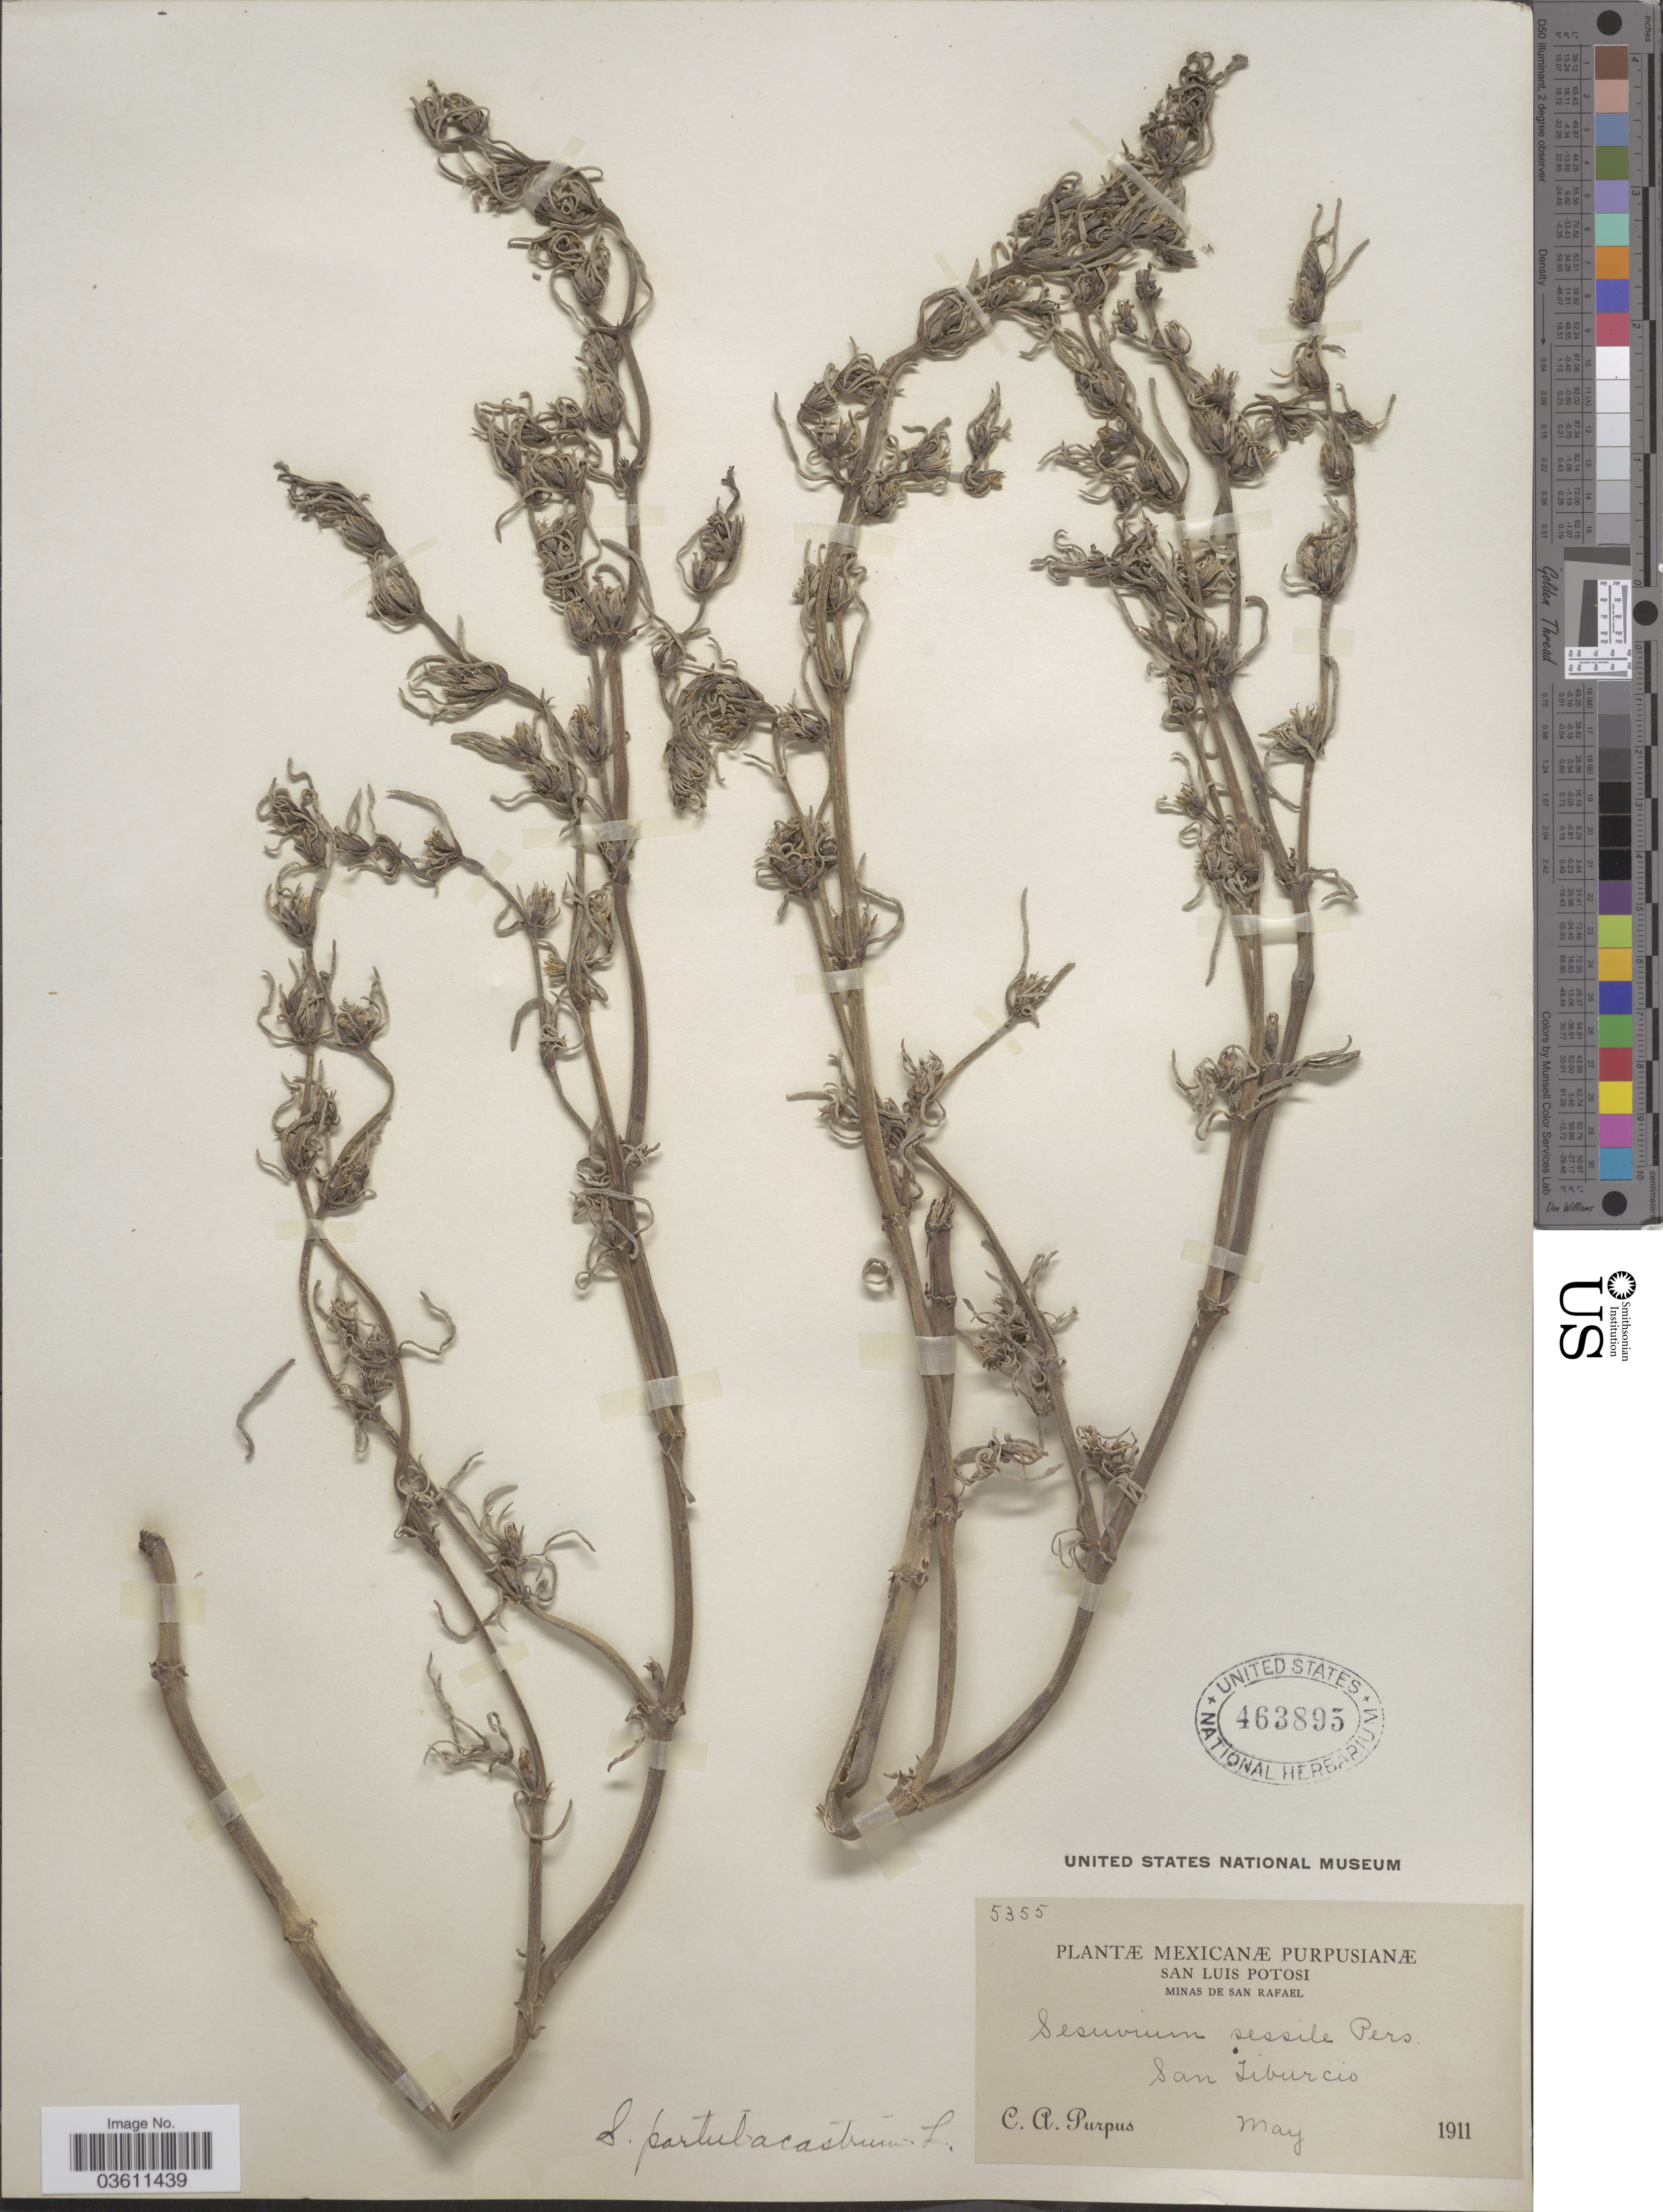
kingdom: Plantae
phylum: Tracheophyta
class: Magnoliopsida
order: Caryophyllales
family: Aizoaceae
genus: Sesuvium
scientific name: Sesuvium revolutifolium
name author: Ortega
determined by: Strong, Mark T., (BOT), Smithsonian Institution - National Museum of Natural History (UNITED STATES)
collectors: C. A. Purpus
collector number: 5355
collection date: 1911-05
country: Mexico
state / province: San Luis Potosí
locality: Minas de San Rafael. San Tiburcio.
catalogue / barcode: US 463895